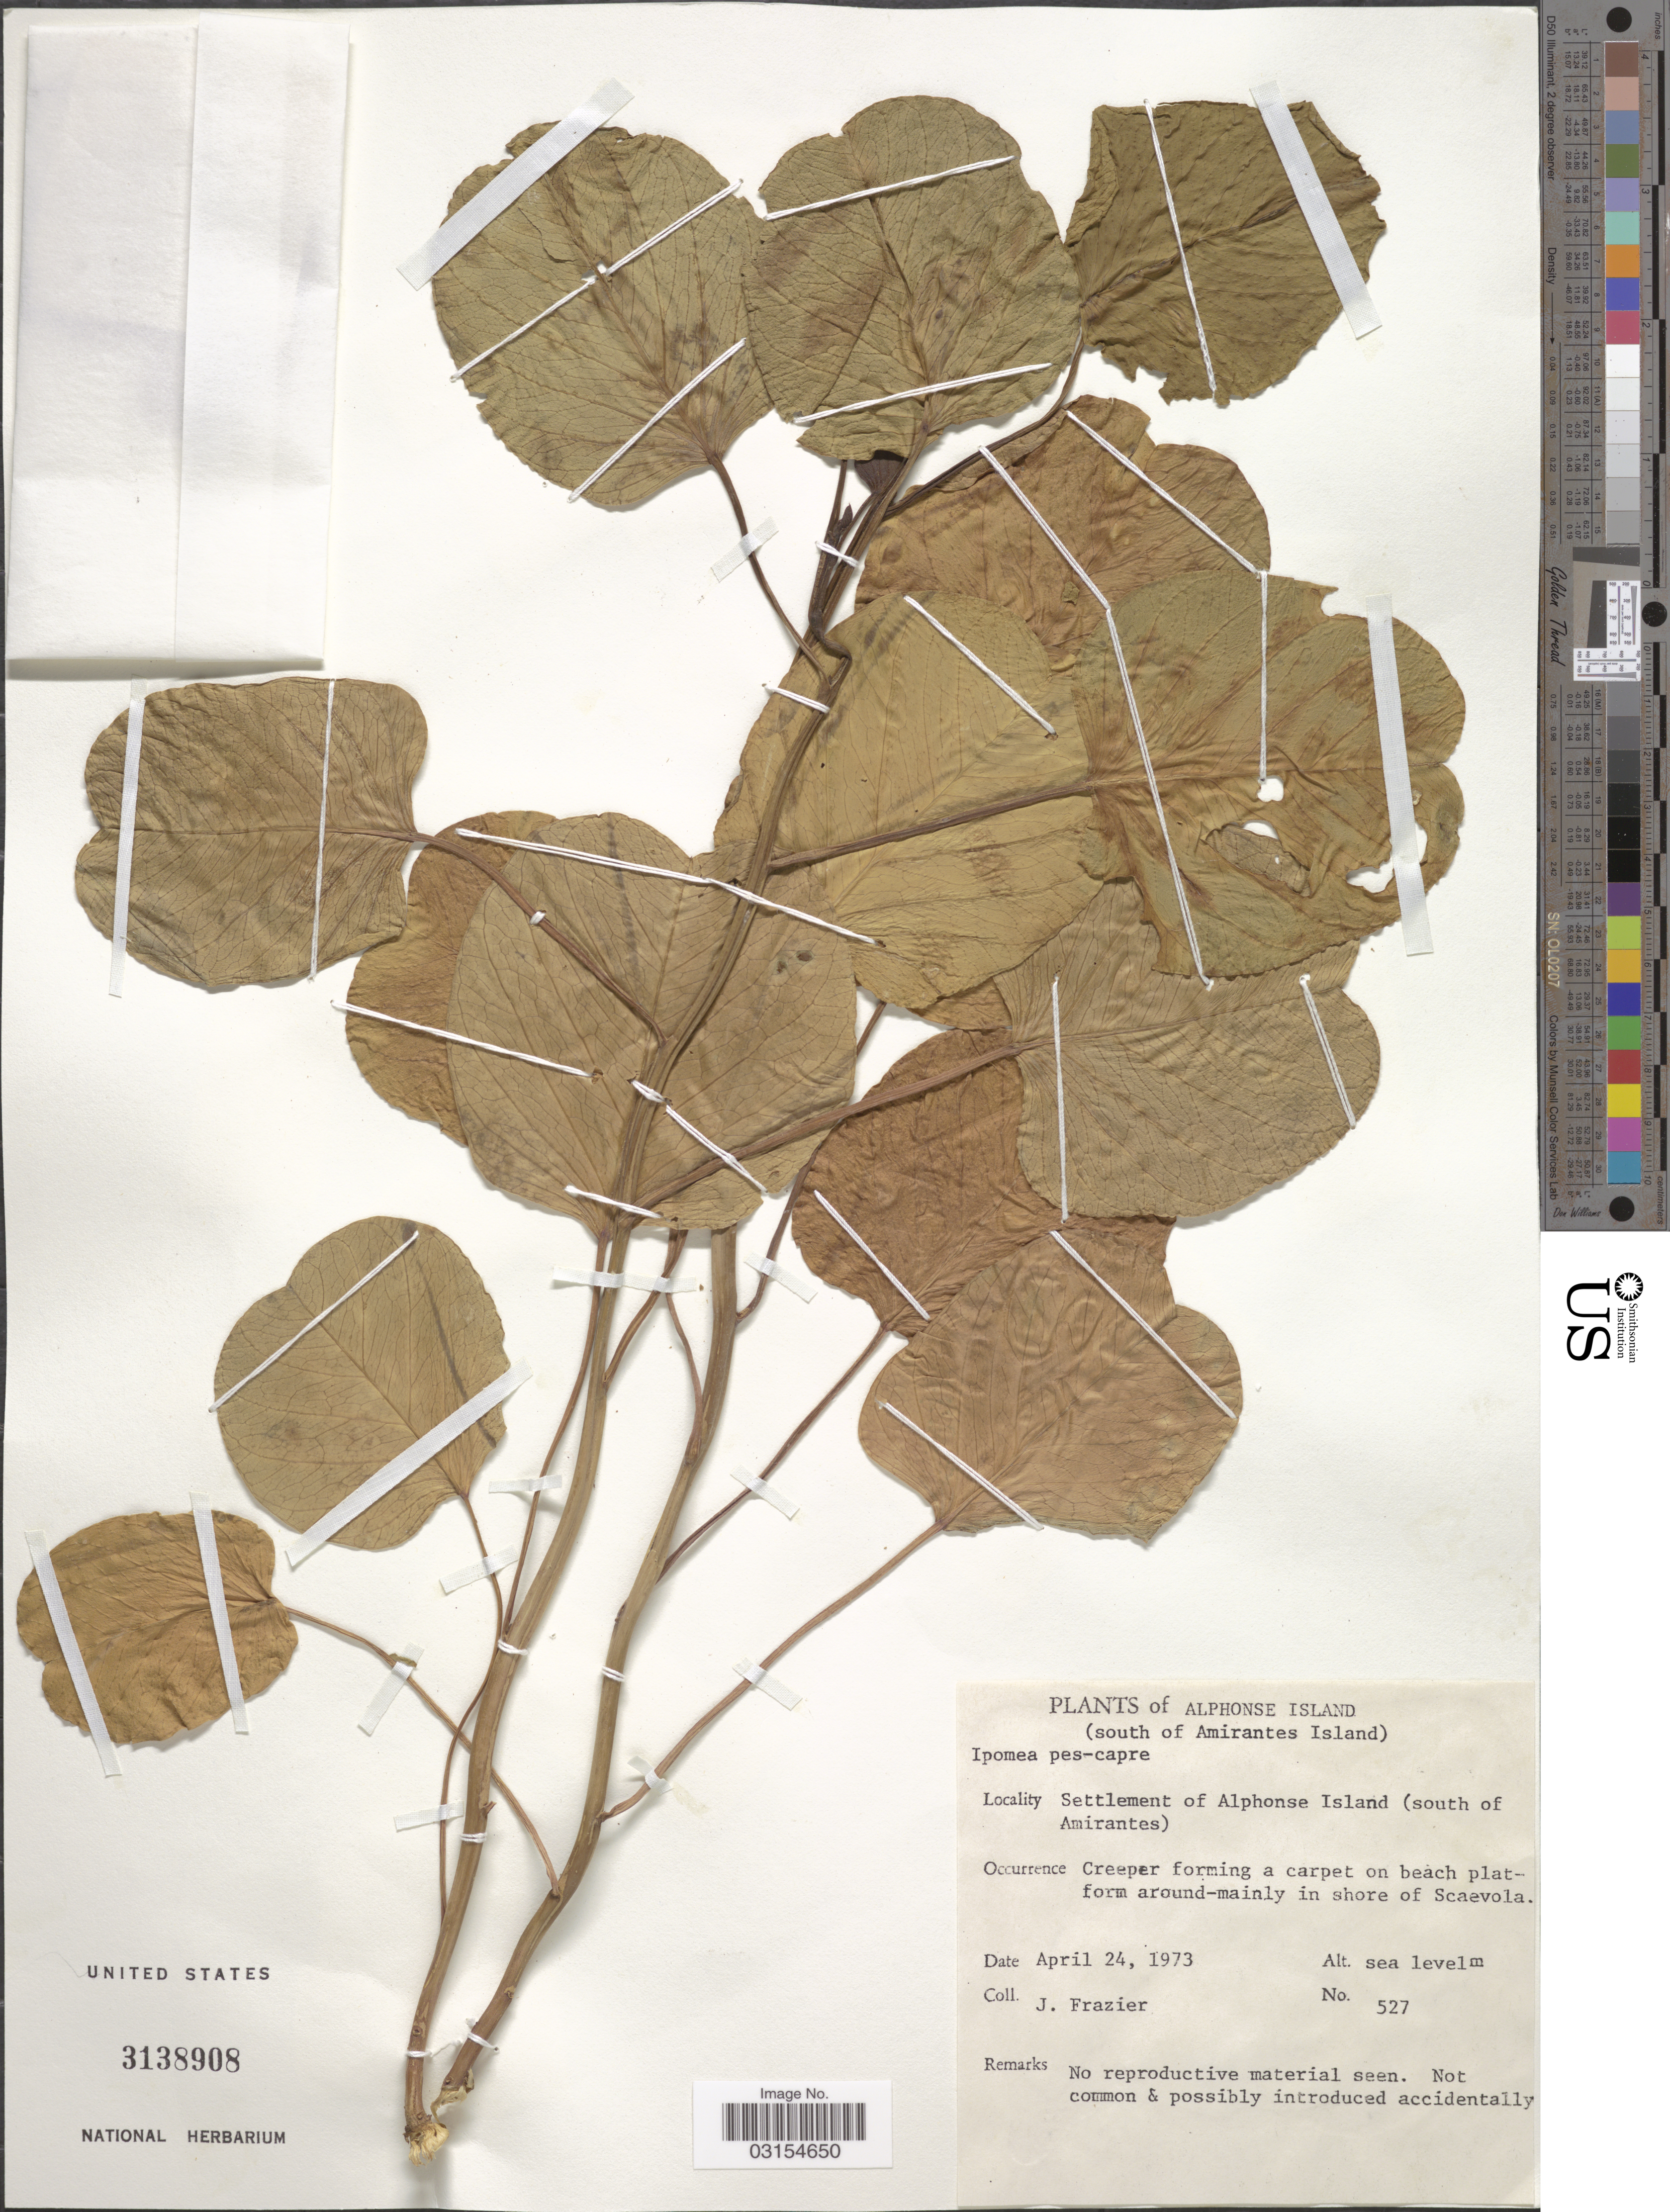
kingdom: Plantae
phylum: Tracheophyta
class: Magnoliopsida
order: Solanales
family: Convolvulaceae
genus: Ipomoea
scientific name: Ipomoea pes-caprae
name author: (L.) R. Br.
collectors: J. Frazier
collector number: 527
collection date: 1973-04-24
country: Seychelles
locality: Alphonse Island (south of Amirantes Island), Settlement of Alphonse Island (south of Amirantes). Creeper forming a carpet on beach platform around-mainly in shore of Scaevola.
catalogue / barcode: US 3138908